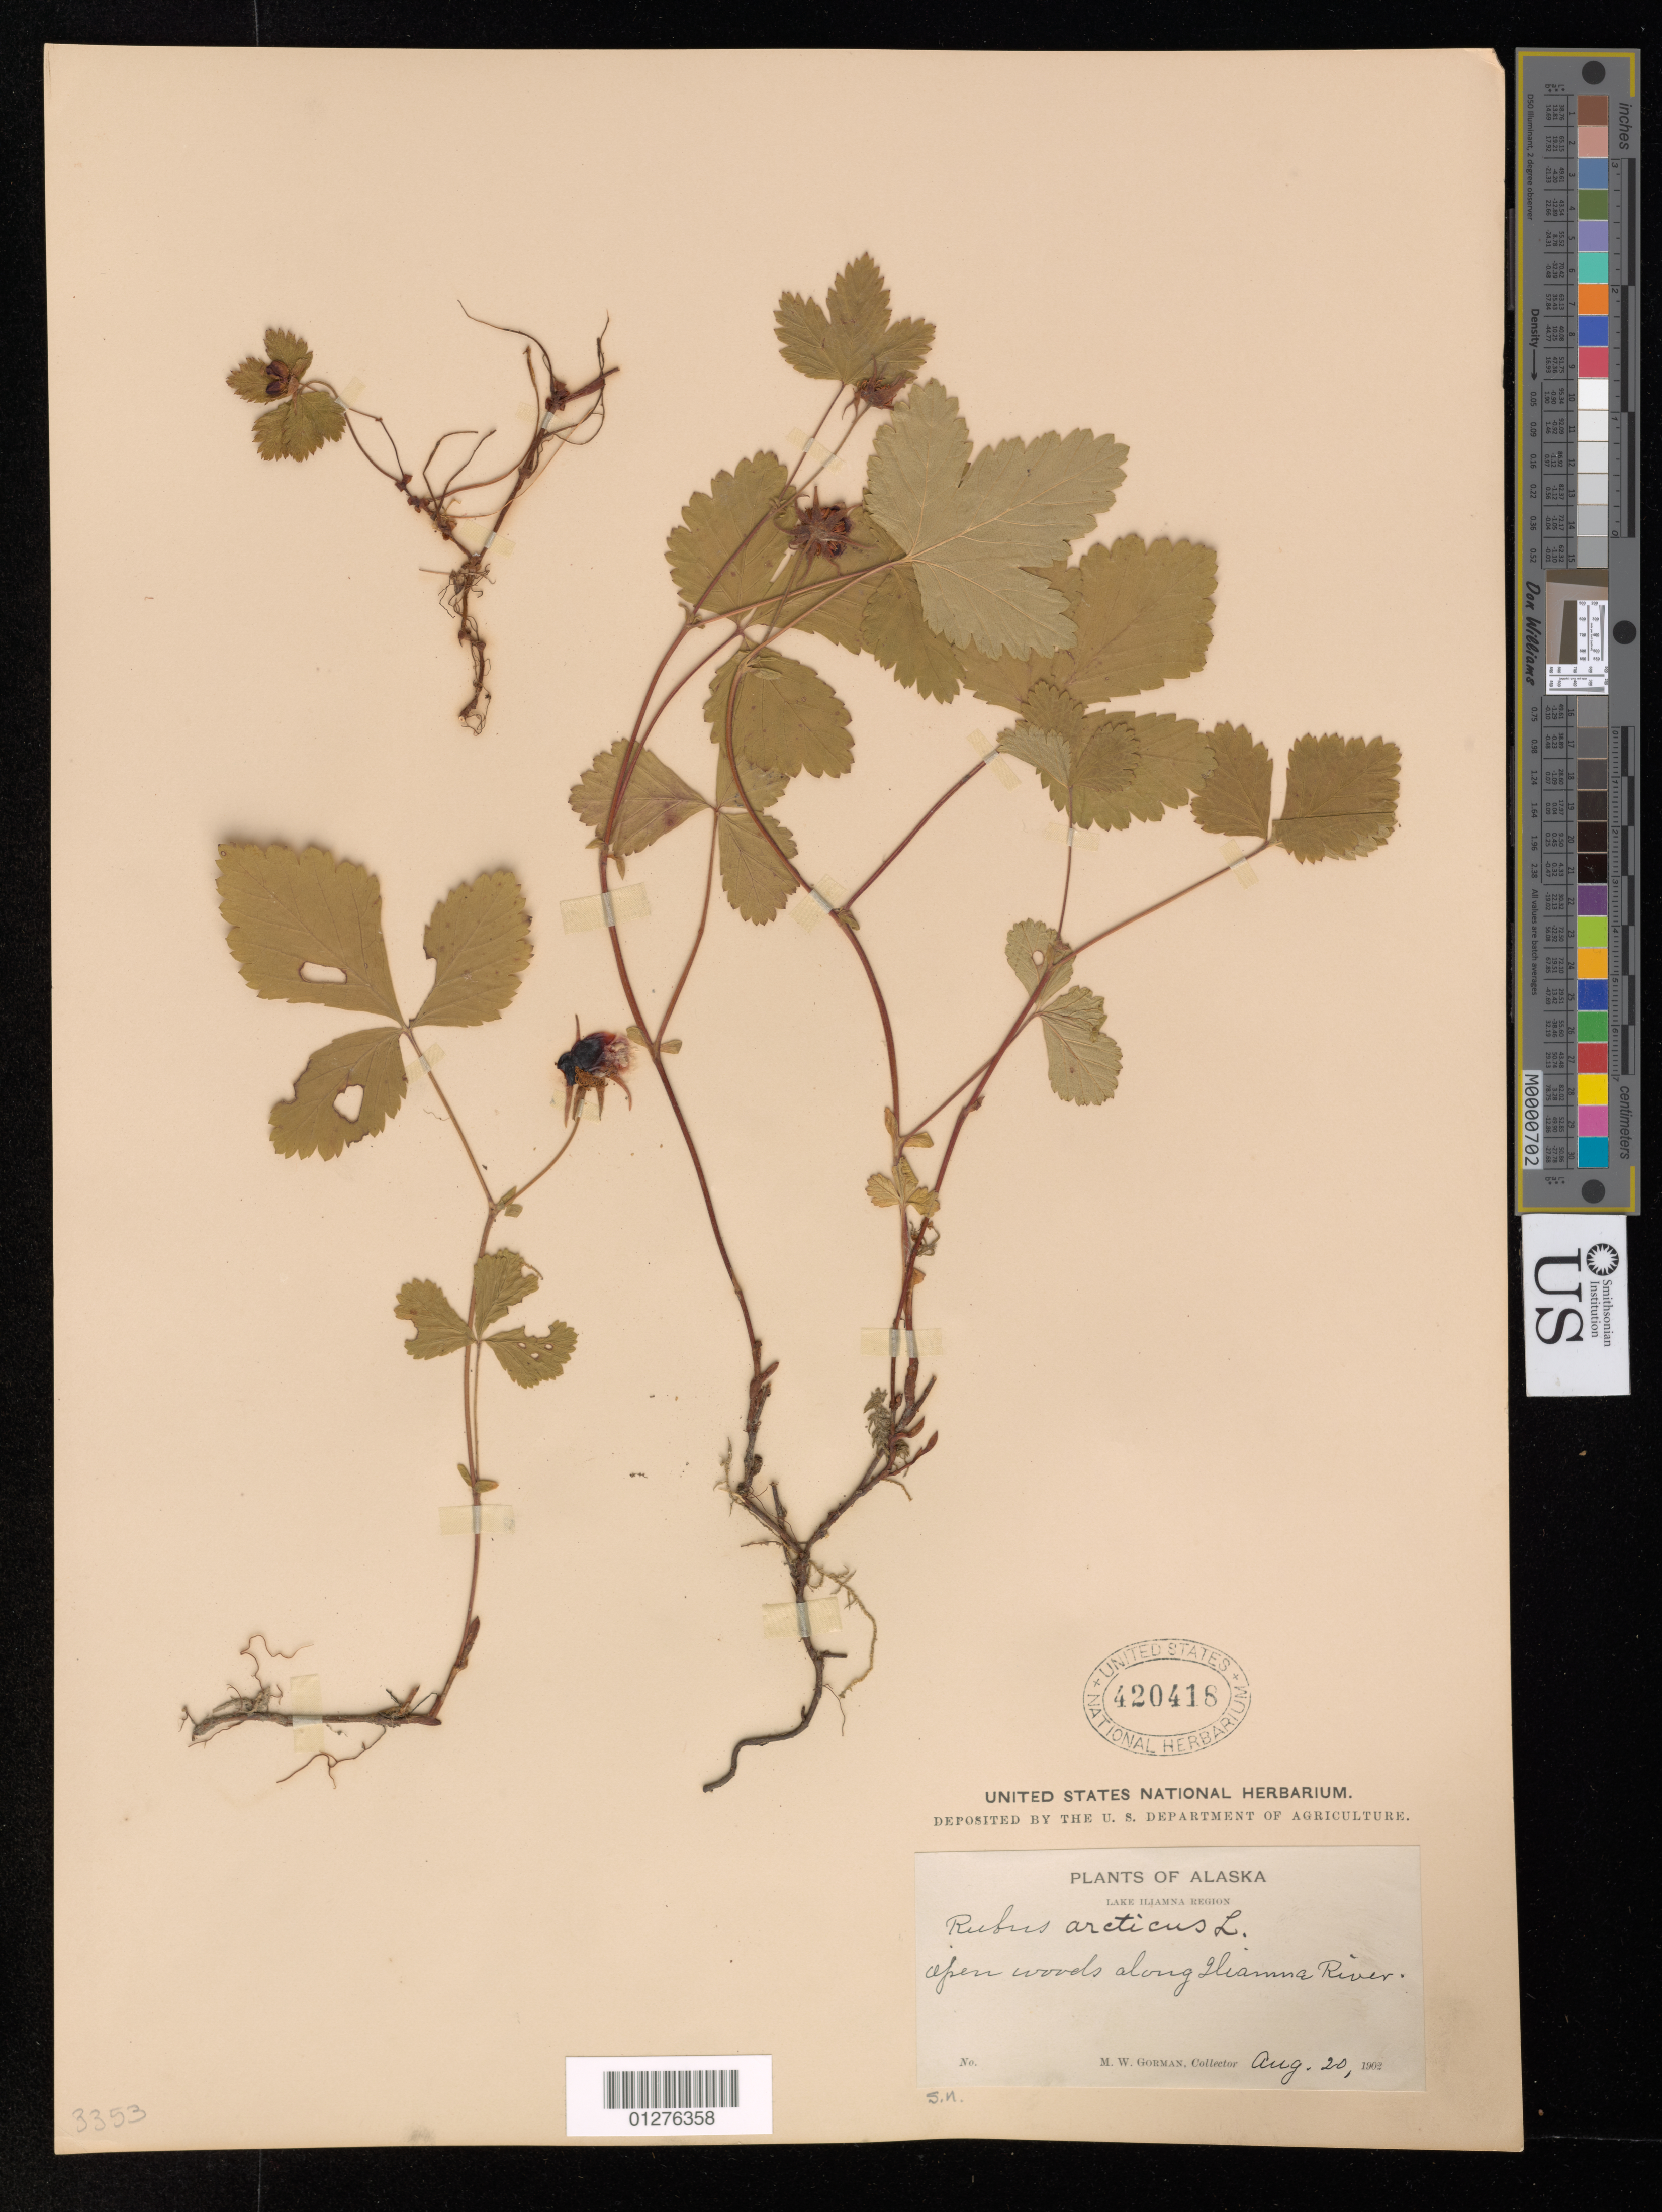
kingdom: Plantae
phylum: Tracheophyta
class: Magnoliopsida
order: Rosales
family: Rosaceae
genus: Rubus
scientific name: Rubus arcticus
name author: L.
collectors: M. W. Gorman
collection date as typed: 20 Aug 1902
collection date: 1902-08-20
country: United States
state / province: Alaska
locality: Lake Iliamna.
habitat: Open woods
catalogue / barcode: US 420418